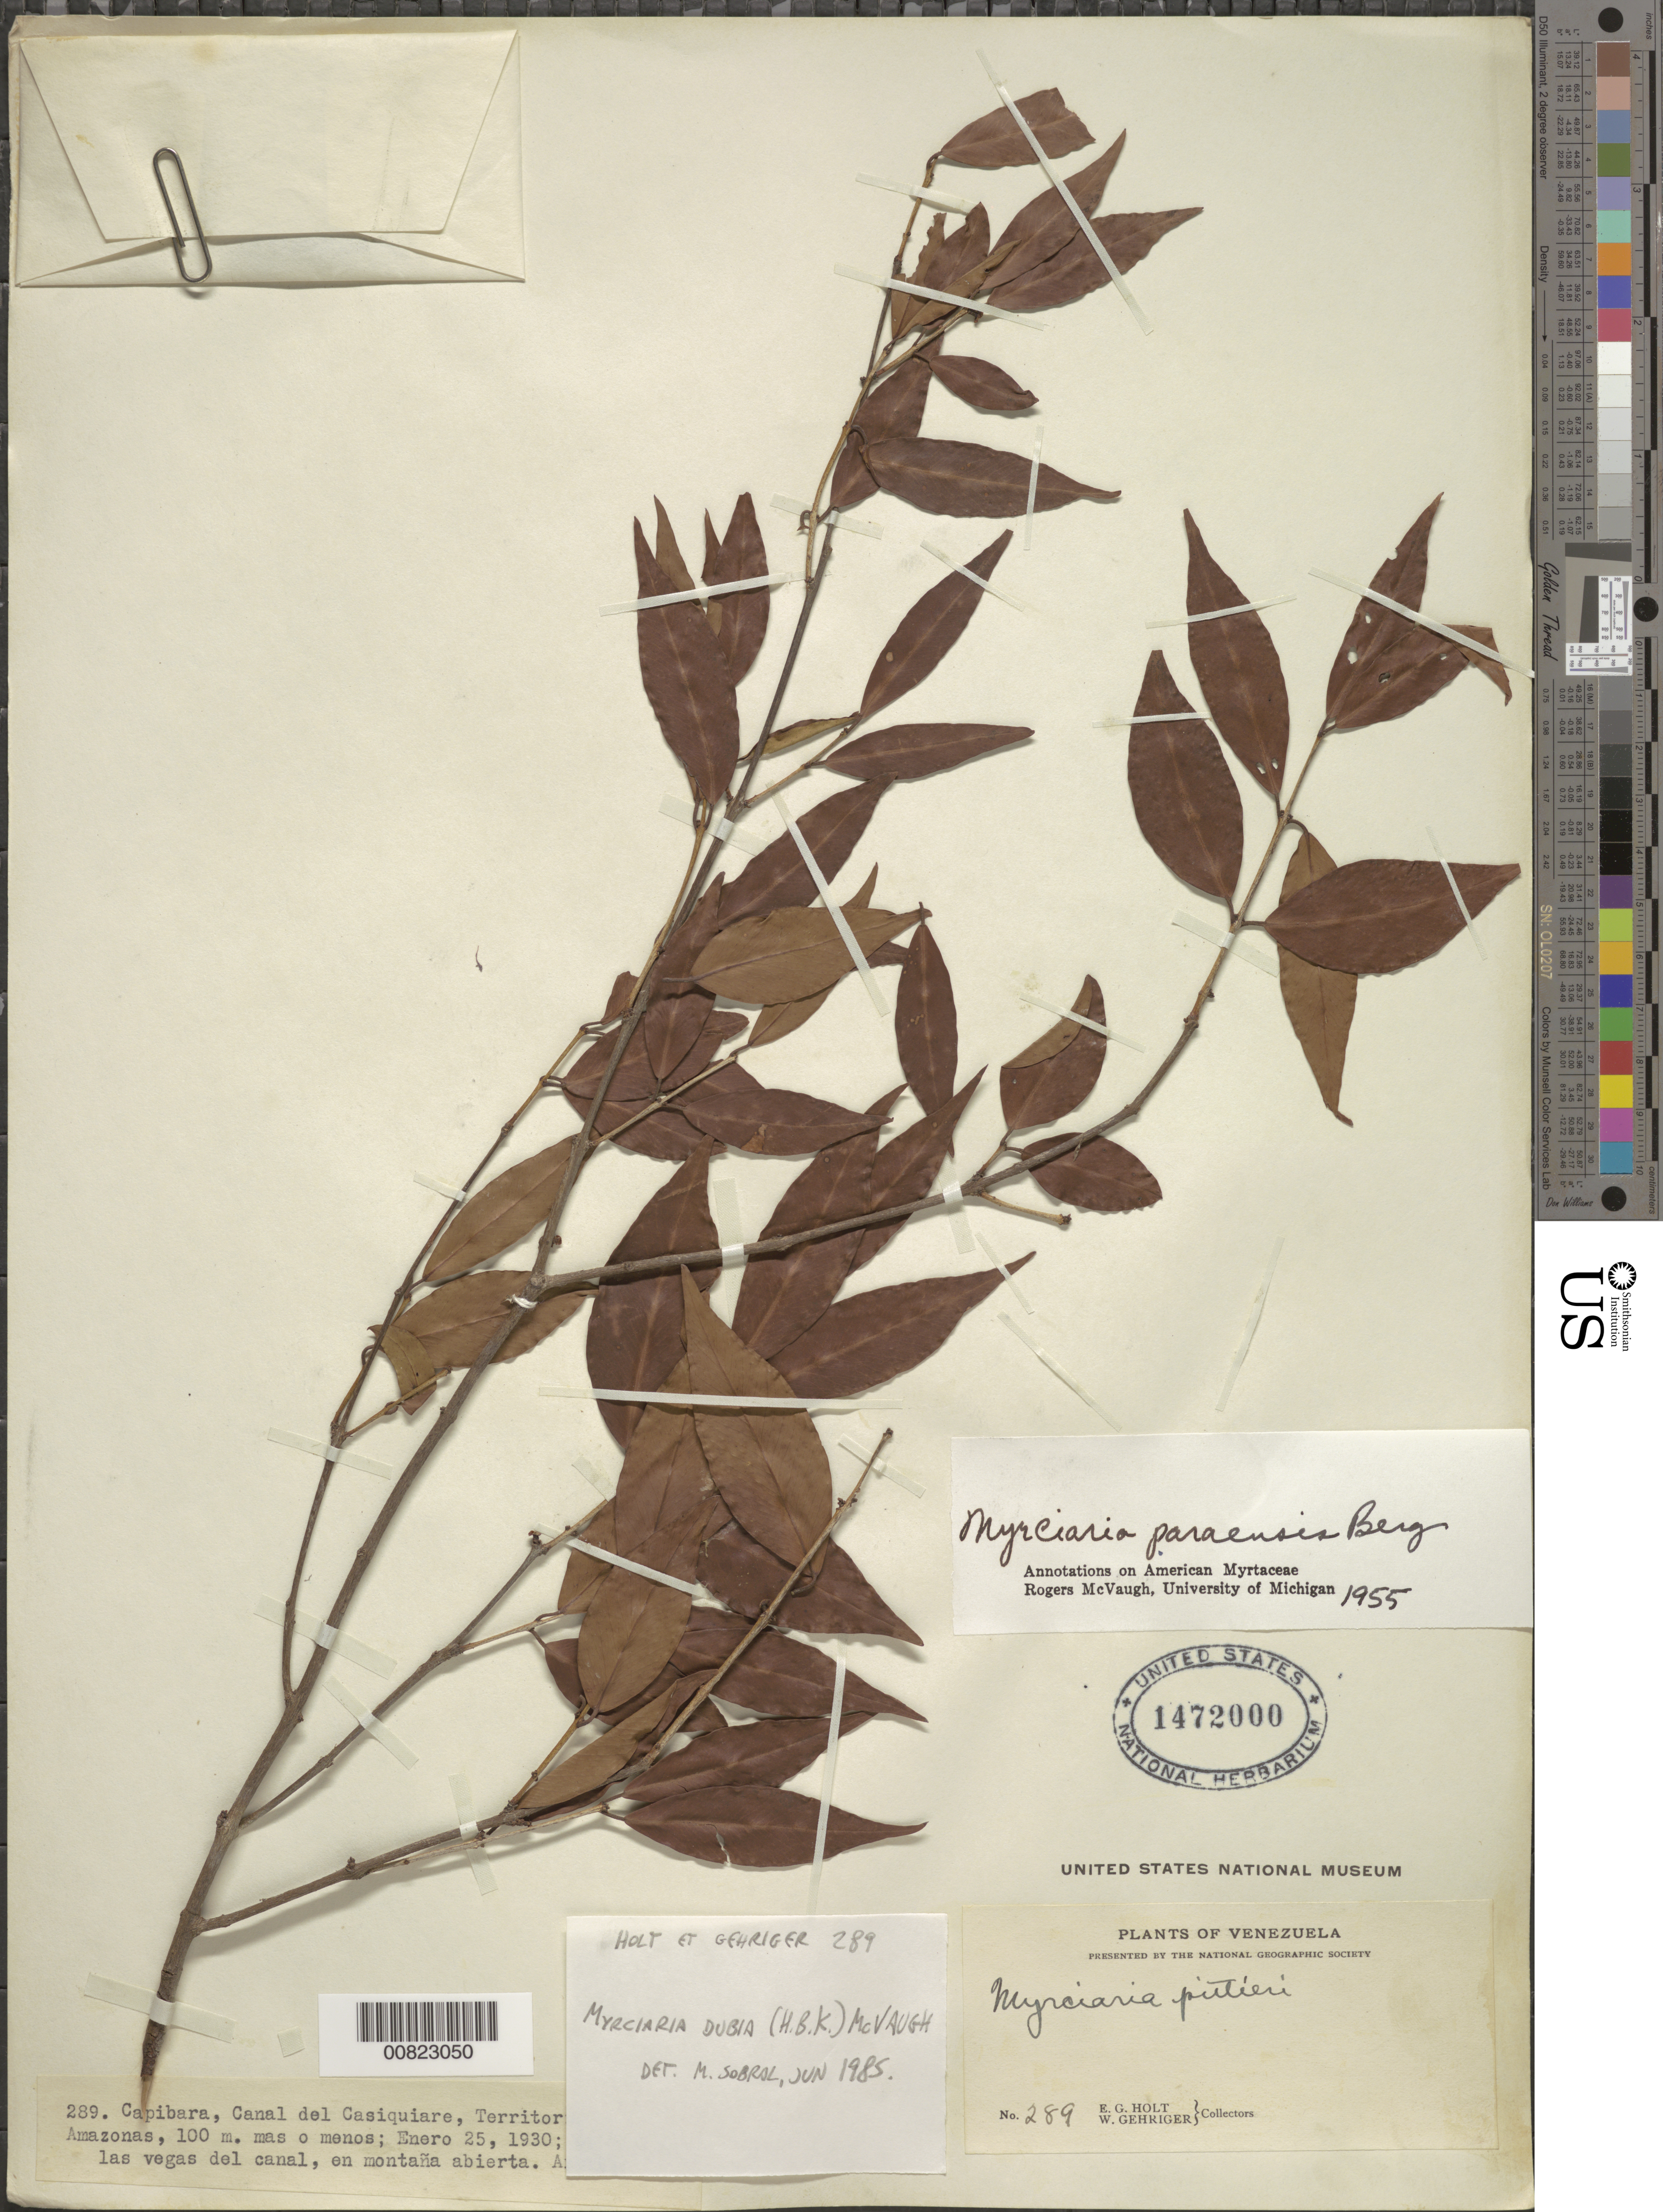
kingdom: Plantae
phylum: Tracheophyta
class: Magnoliopsida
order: Myrtales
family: Myrtaceae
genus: Myrciaria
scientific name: Myrciaria dubia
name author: (Kunth) McVaugh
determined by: Sobral, M.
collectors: E. Holt & W. Gehriger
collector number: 289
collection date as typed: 25-Jan-30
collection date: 1930-01-25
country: Venezuela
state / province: Amazonas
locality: Capibara, Canal del Casiquiare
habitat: Las vegas del canal, en montana abierta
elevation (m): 100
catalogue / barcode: US 1472000